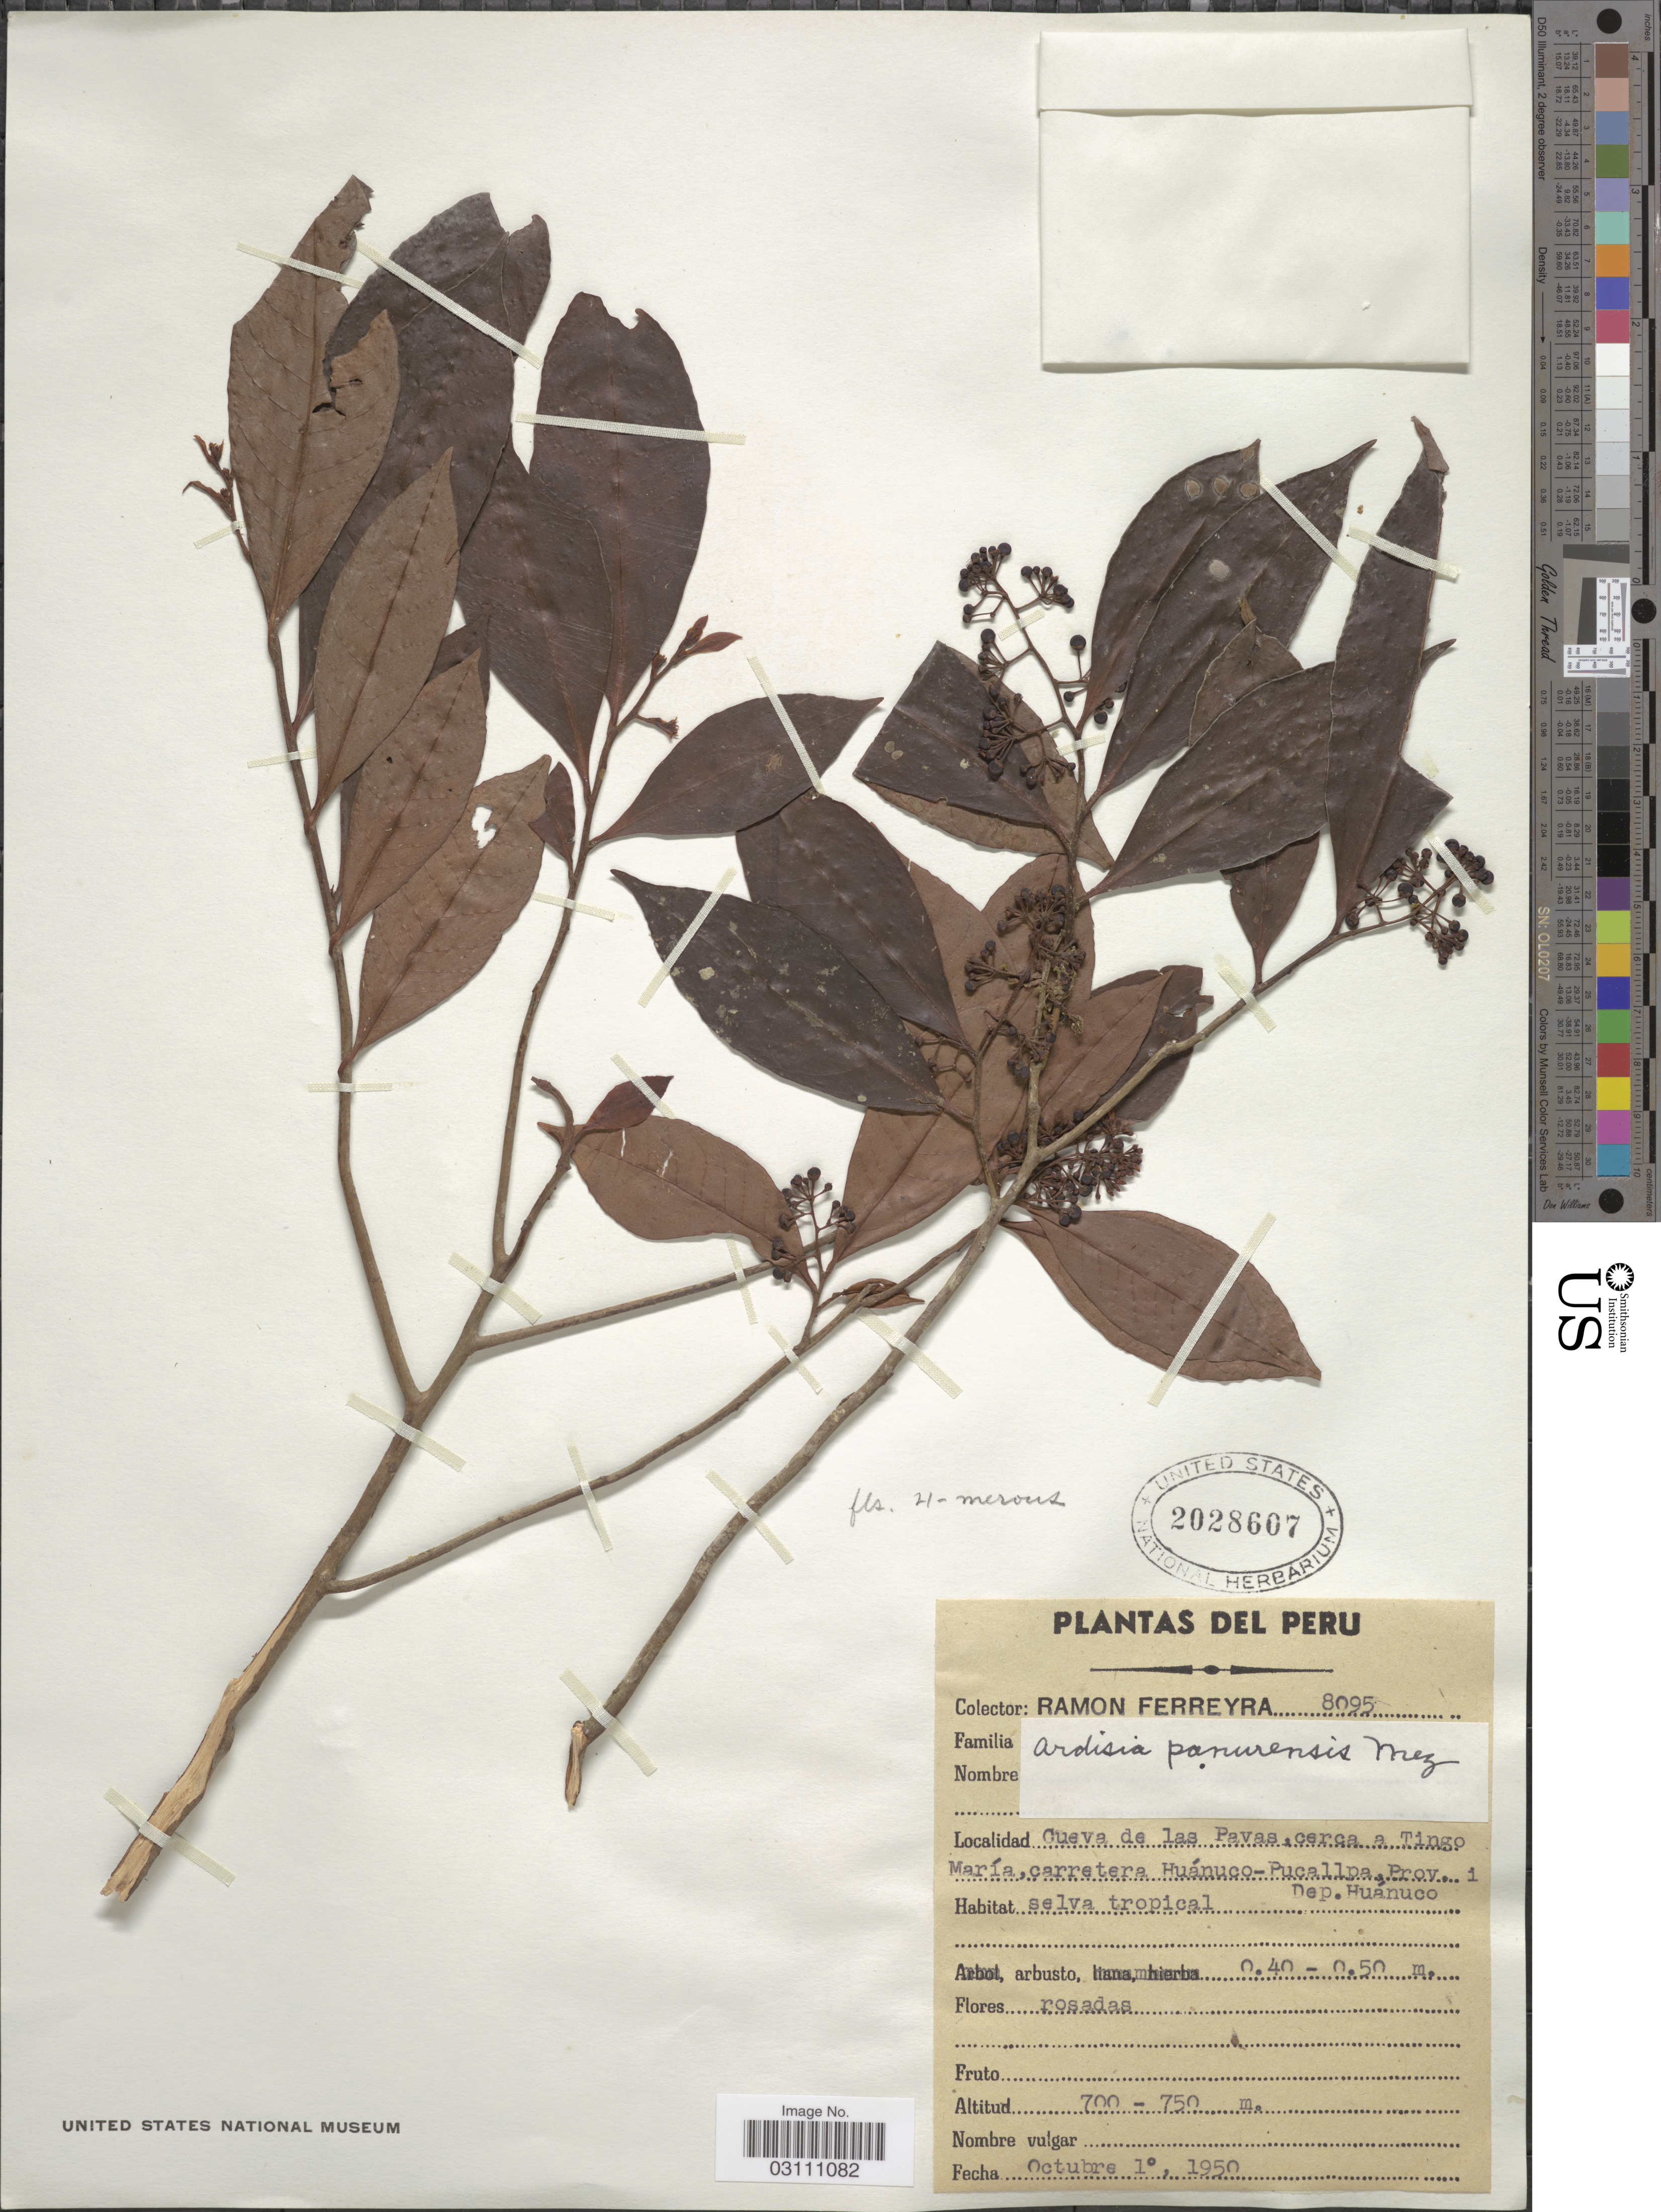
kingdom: Plantae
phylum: Tracheophyta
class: Magnoliopsida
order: Ericales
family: Primulaceae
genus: Ardisia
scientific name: Ardisia panurensis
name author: Mez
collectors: R. A. Ferreyra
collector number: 8095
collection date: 1950-10-01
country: Peru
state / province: Huánuco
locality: Cueva de las Pavas, cerca a Tingo María, carretera Huánuco-Pucallpa, Prov. i Dep. Huanuco.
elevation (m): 700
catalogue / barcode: US 2028607